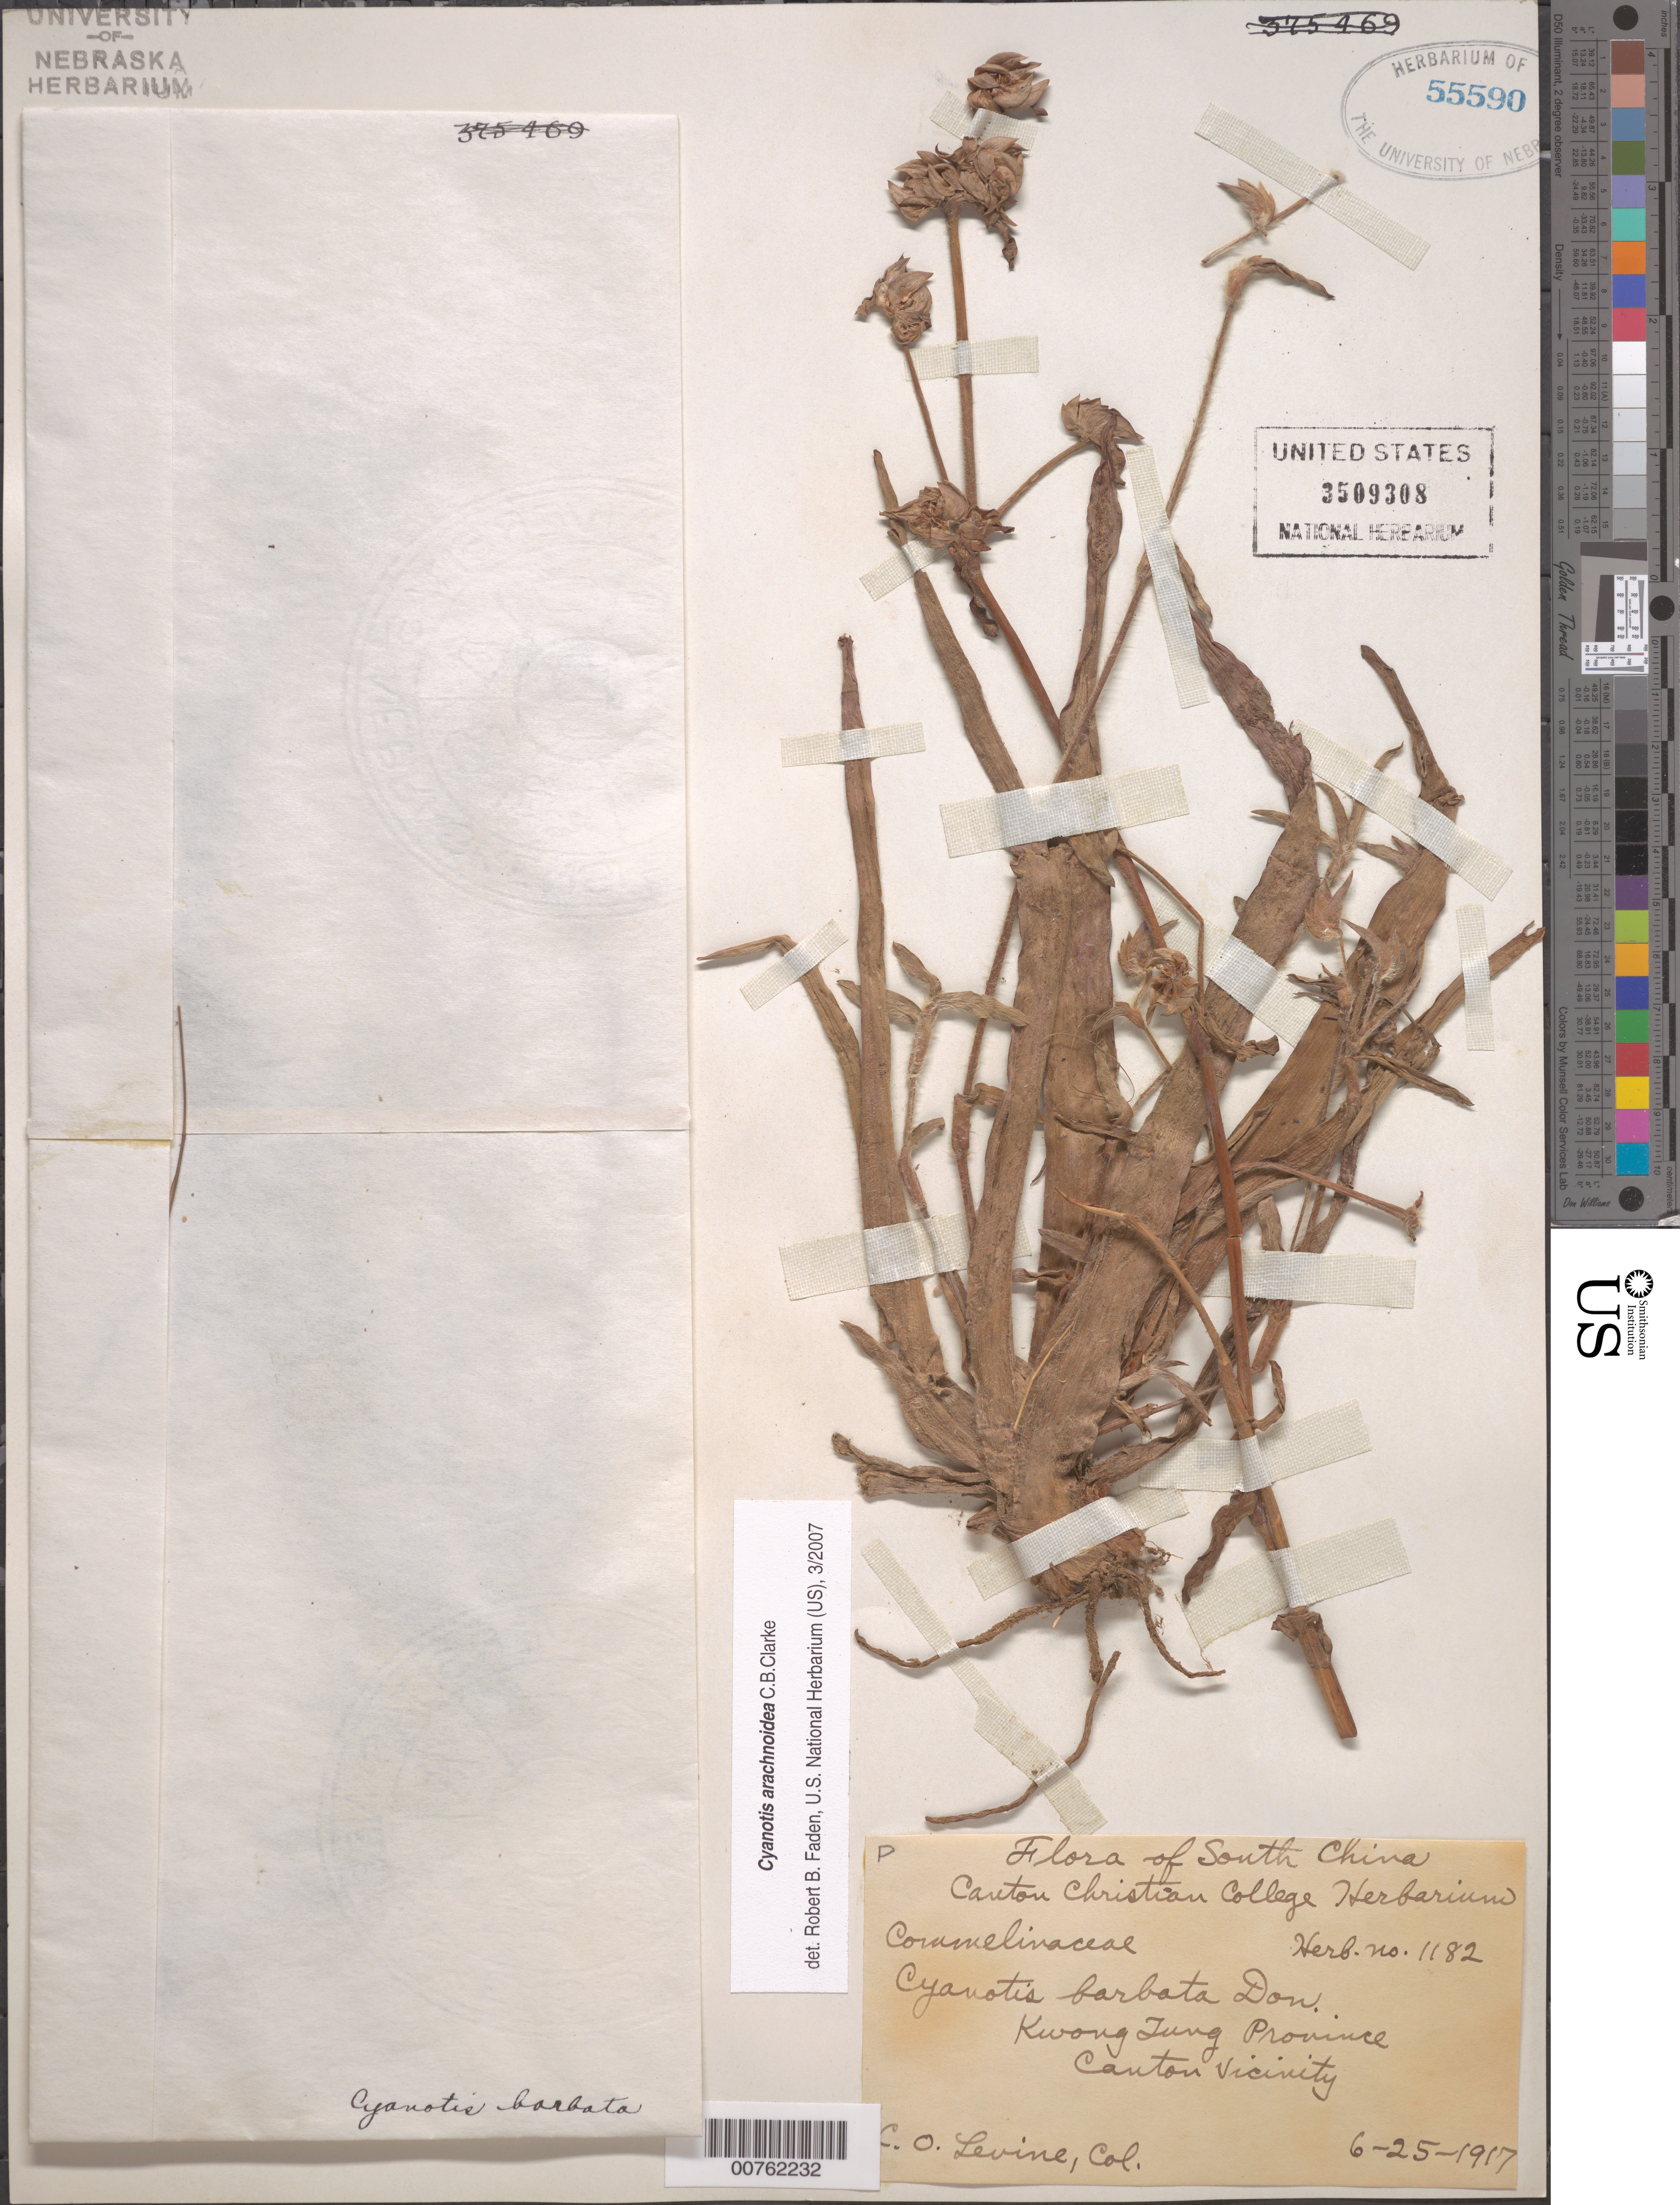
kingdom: Plantae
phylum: Tracheophyta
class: Liliopsida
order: Commelinales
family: Commelinaceae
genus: Cyanotis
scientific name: Cyanotis arachnoidea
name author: C.B. Clarke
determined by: Faden, Robert B., (US), Smithsonian Institution - National Museum of Natural History (UNITED STATES)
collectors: C. O. Levine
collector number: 1182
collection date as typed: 25 June 1917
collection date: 1917-06-25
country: China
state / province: Guangdong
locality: Canton vicinity.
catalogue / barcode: US 3509308